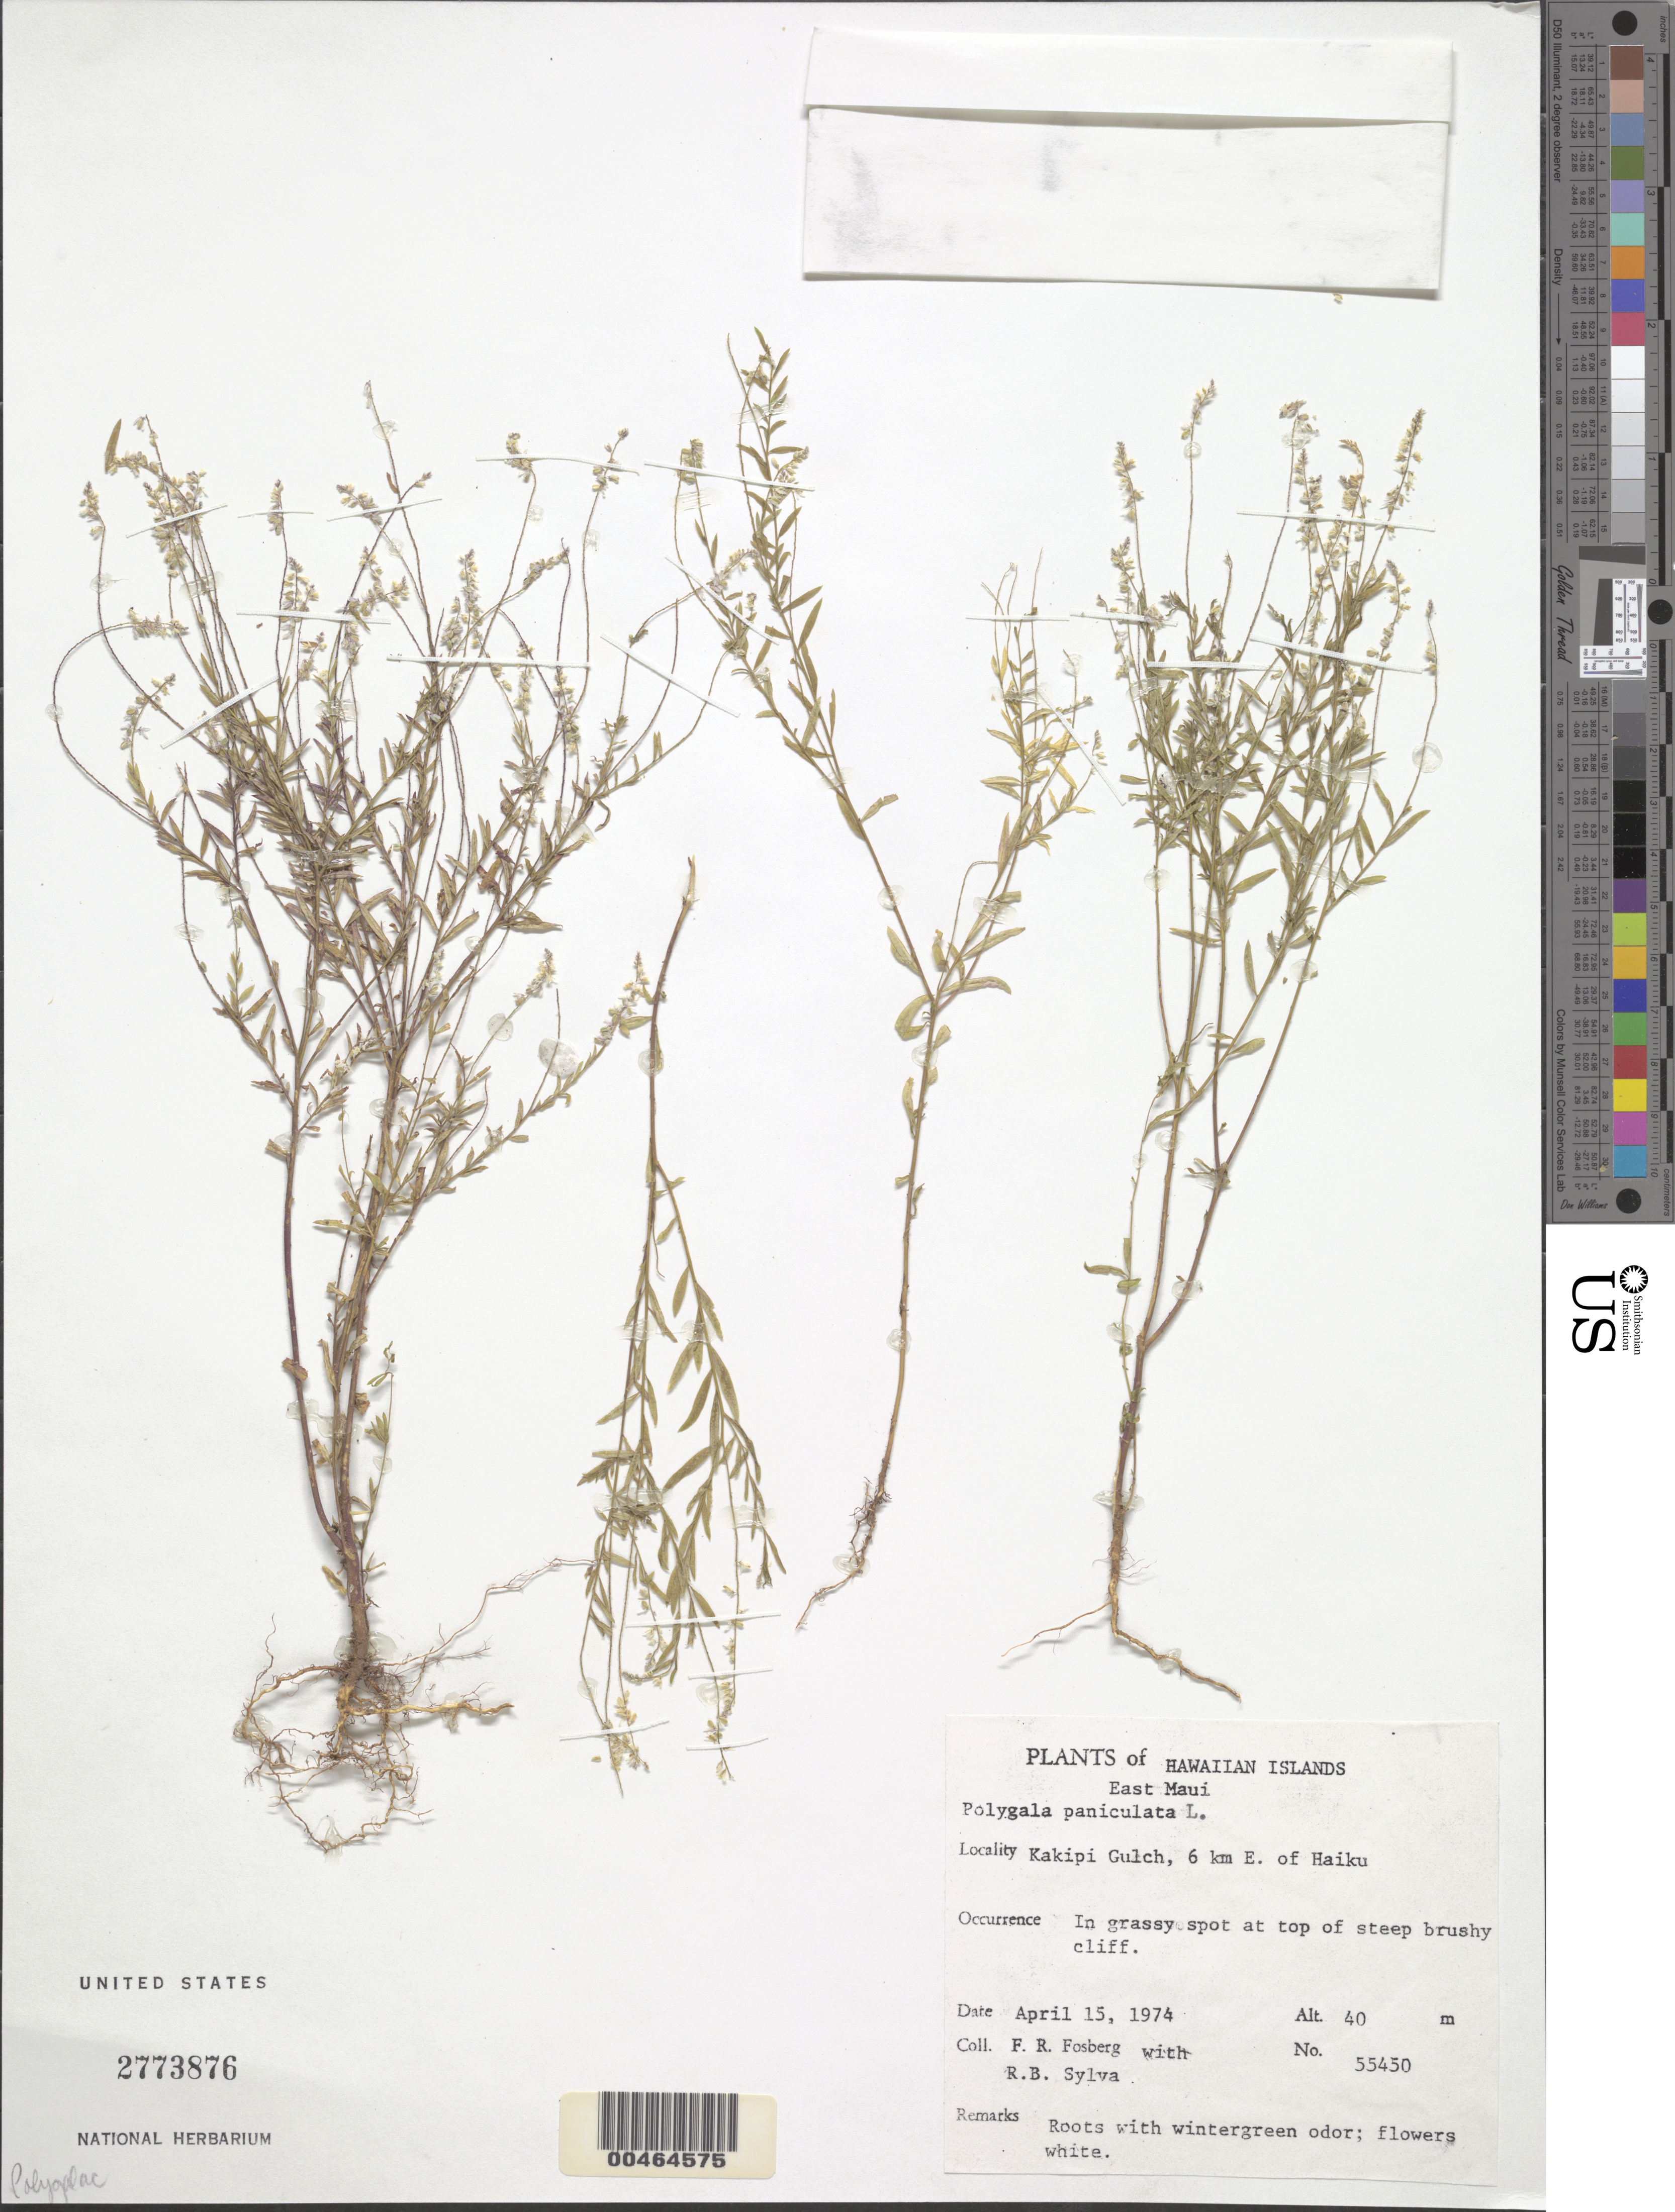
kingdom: Plantae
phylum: Tracheophyta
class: Magnoliopsida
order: Fabales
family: Polygalaceae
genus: Polygala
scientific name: Polygala paniculata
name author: L.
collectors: F. R. Fosberg & R. Sylva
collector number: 55450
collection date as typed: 15 Apr 1974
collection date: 1974-04-15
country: United States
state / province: Hawaii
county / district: Maui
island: Maui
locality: Kakipi Gulch, 6 km E of Haiku, E Maui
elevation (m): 40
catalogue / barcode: US 2773876